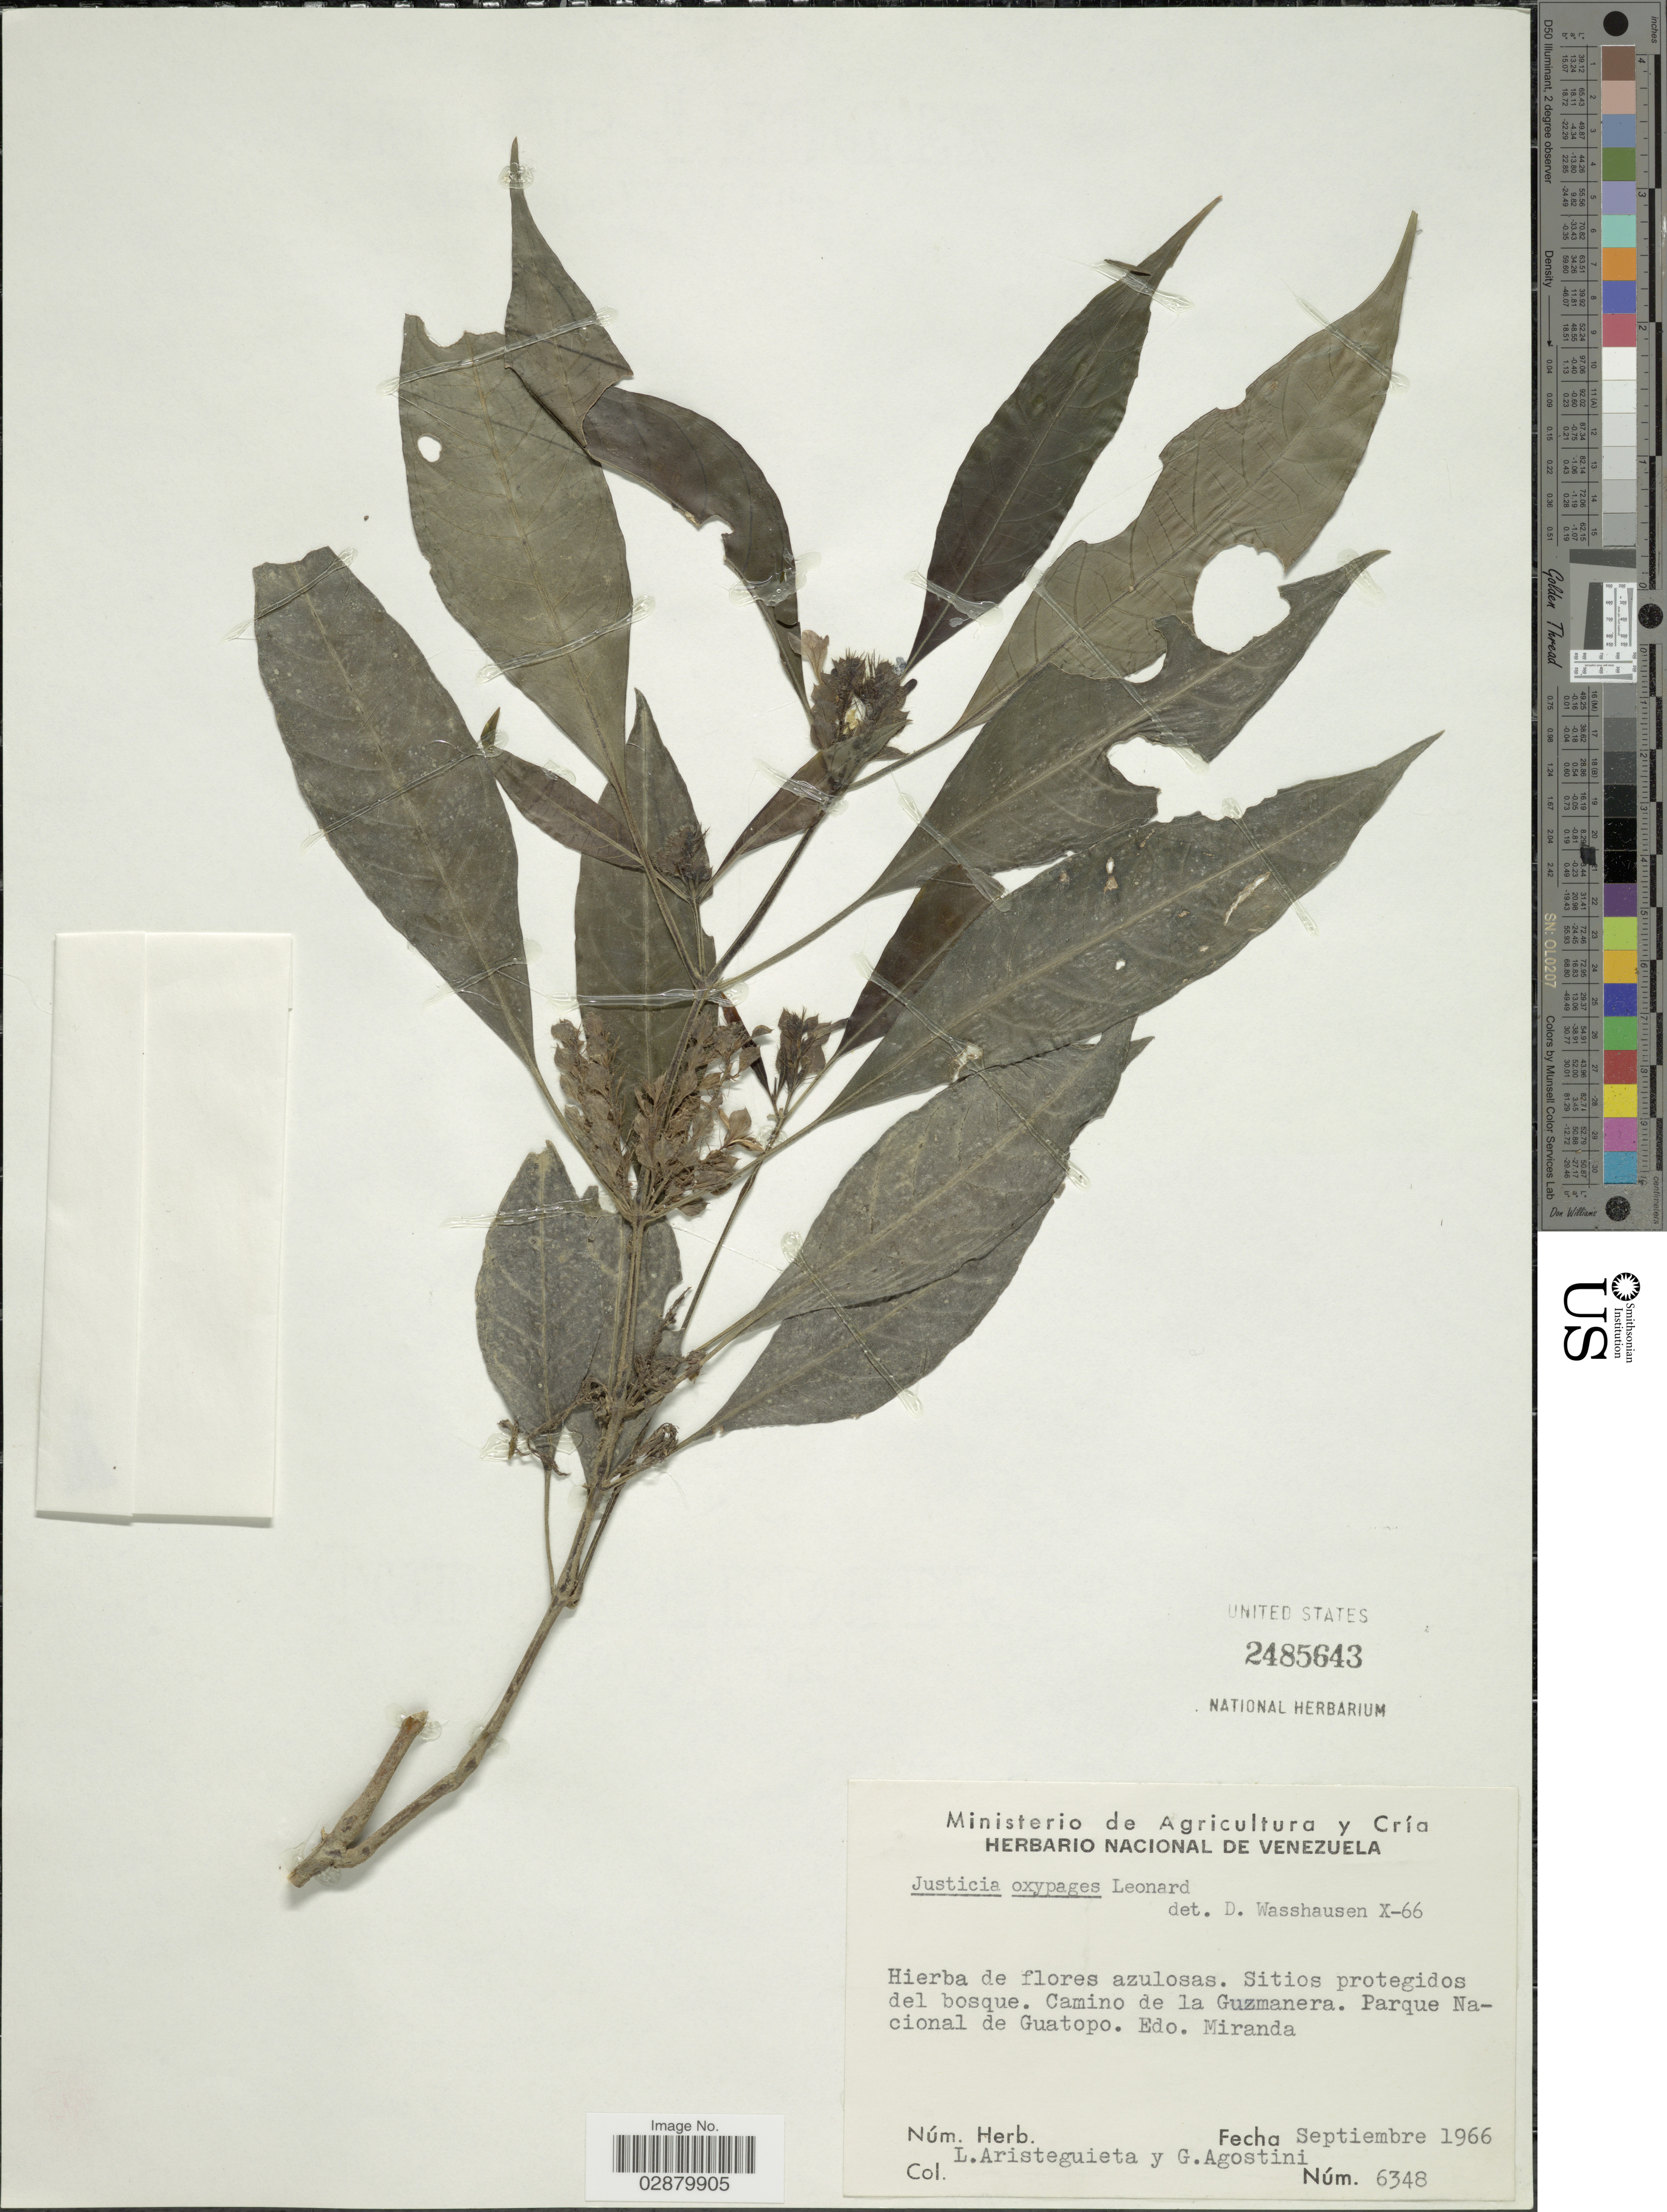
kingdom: Plantae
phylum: Tracheophyta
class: Magnoliopsida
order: Lamiales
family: Acanthaceae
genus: Justicia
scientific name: Justicia oxypages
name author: Leonard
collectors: L. Aristeguieta & G. Agostini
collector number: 6348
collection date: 1966-09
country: Venezuela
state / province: Miranda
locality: Camino de la Guzmanera. Parque Nacional de Guatopo.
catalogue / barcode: US 2485643